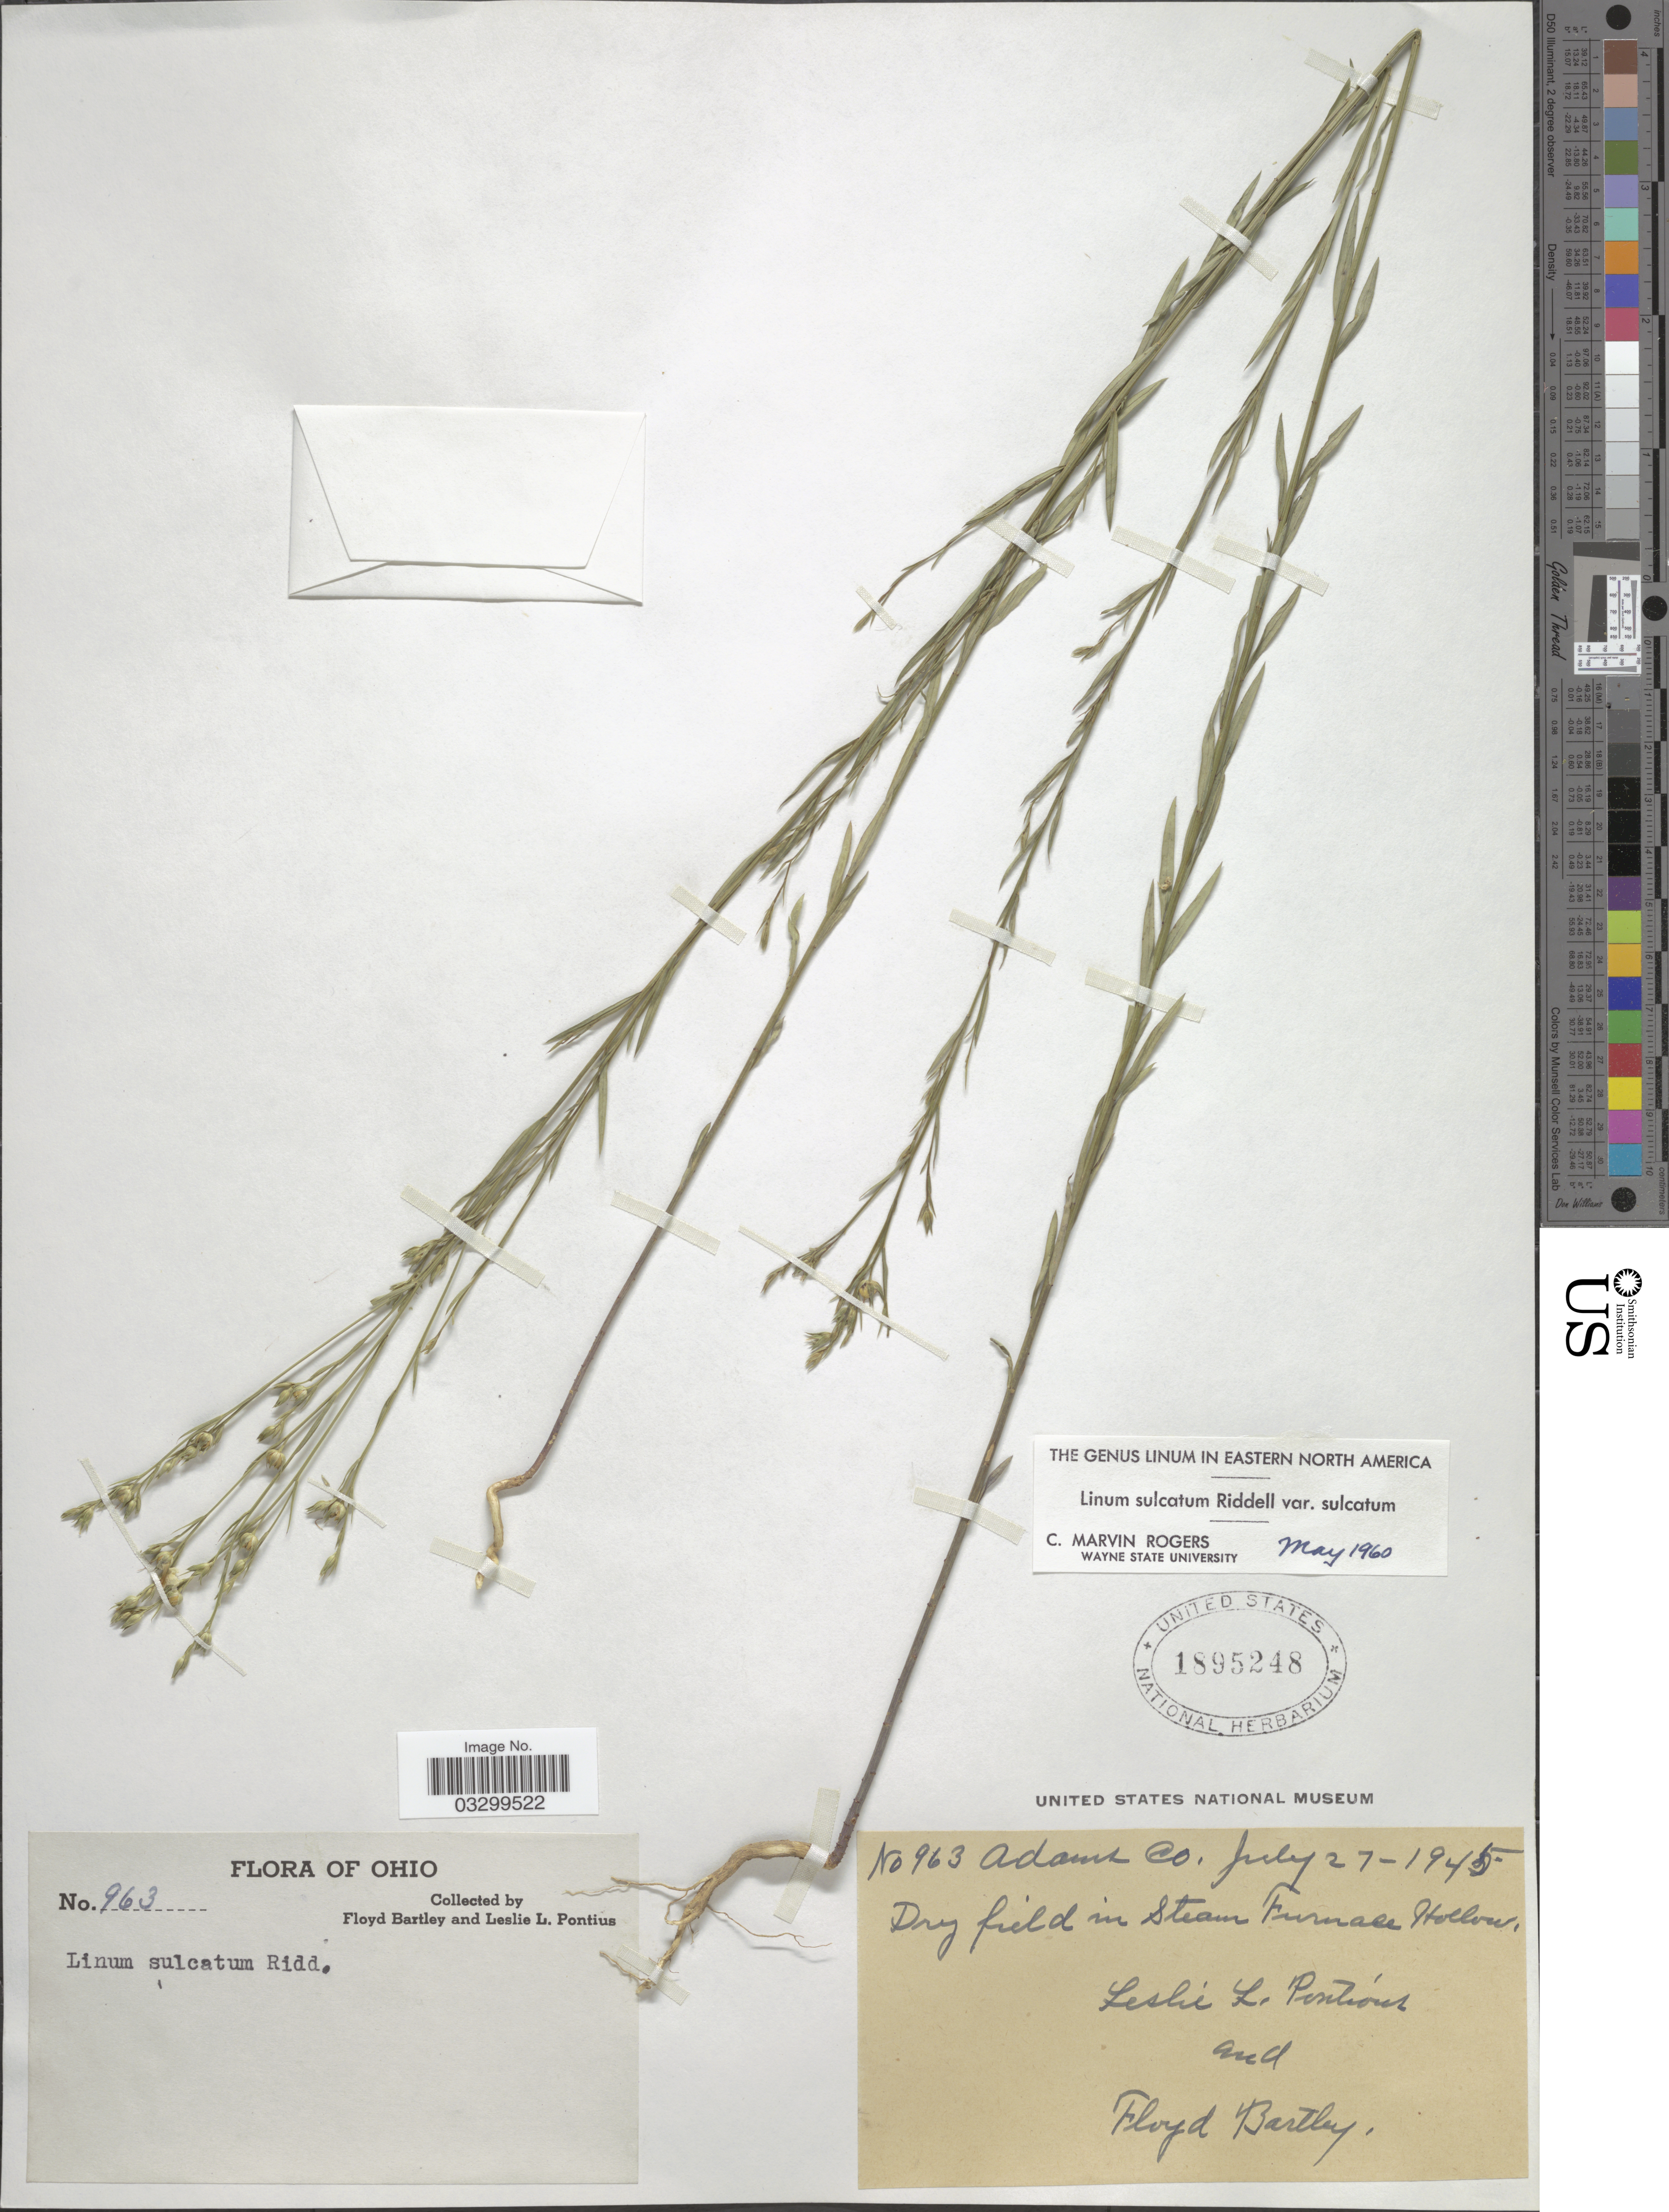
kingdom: Plantae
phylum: Tracheophyta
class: Magnoliopsida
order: Malpighiales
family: Linaceae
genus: Linum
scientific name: Linum sulcatum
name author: Riddell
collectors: L. Pontius & F. Bartley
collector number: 963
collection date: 1945-07-27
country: United States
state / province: Ohio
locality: Adams Co. In Steam Furnace Hollow.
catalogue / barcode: US 1895248